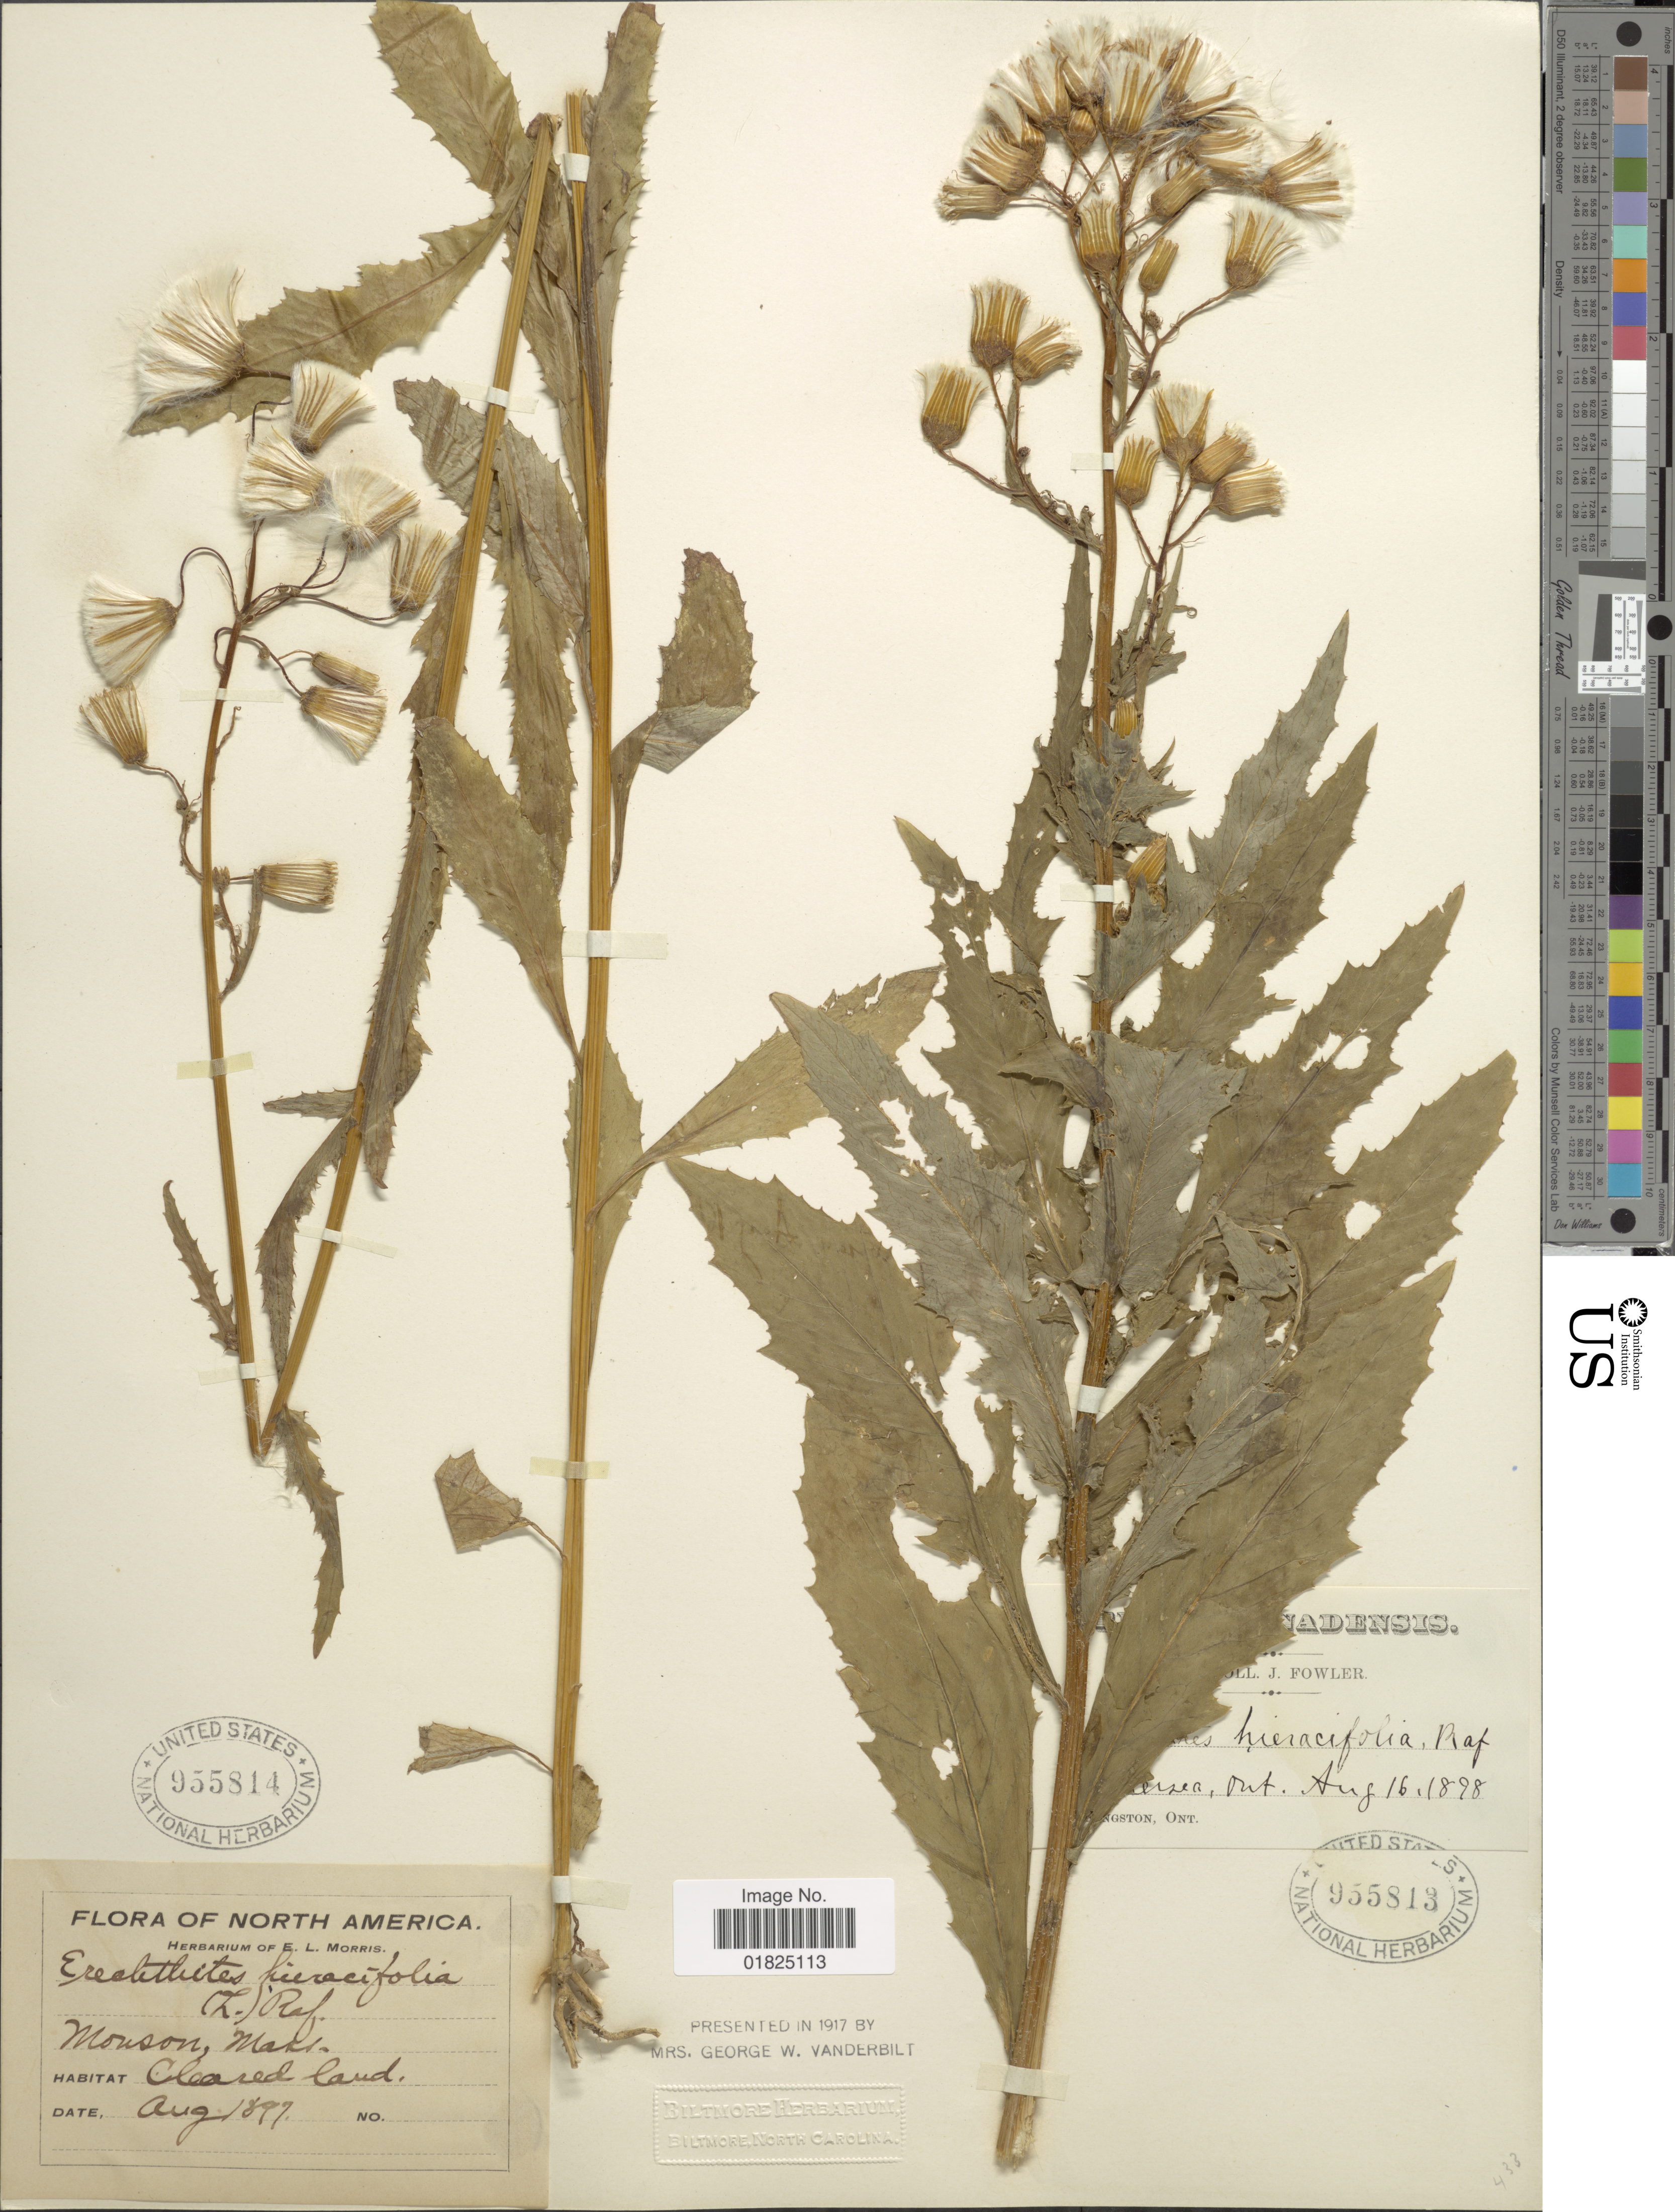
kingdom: Plantae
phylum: Tracheophyta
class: Magnoliopsida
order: Asterales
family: Asteraceae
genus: Erechtites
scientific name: Erechtites hieraciifolius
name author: (L.) Raf. ex DC.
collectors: ex herb. E.L. Morris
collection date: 1897-08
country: United States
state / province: Massachusetts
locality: Mouson, Mass, Cleared land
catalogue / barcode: US 955814